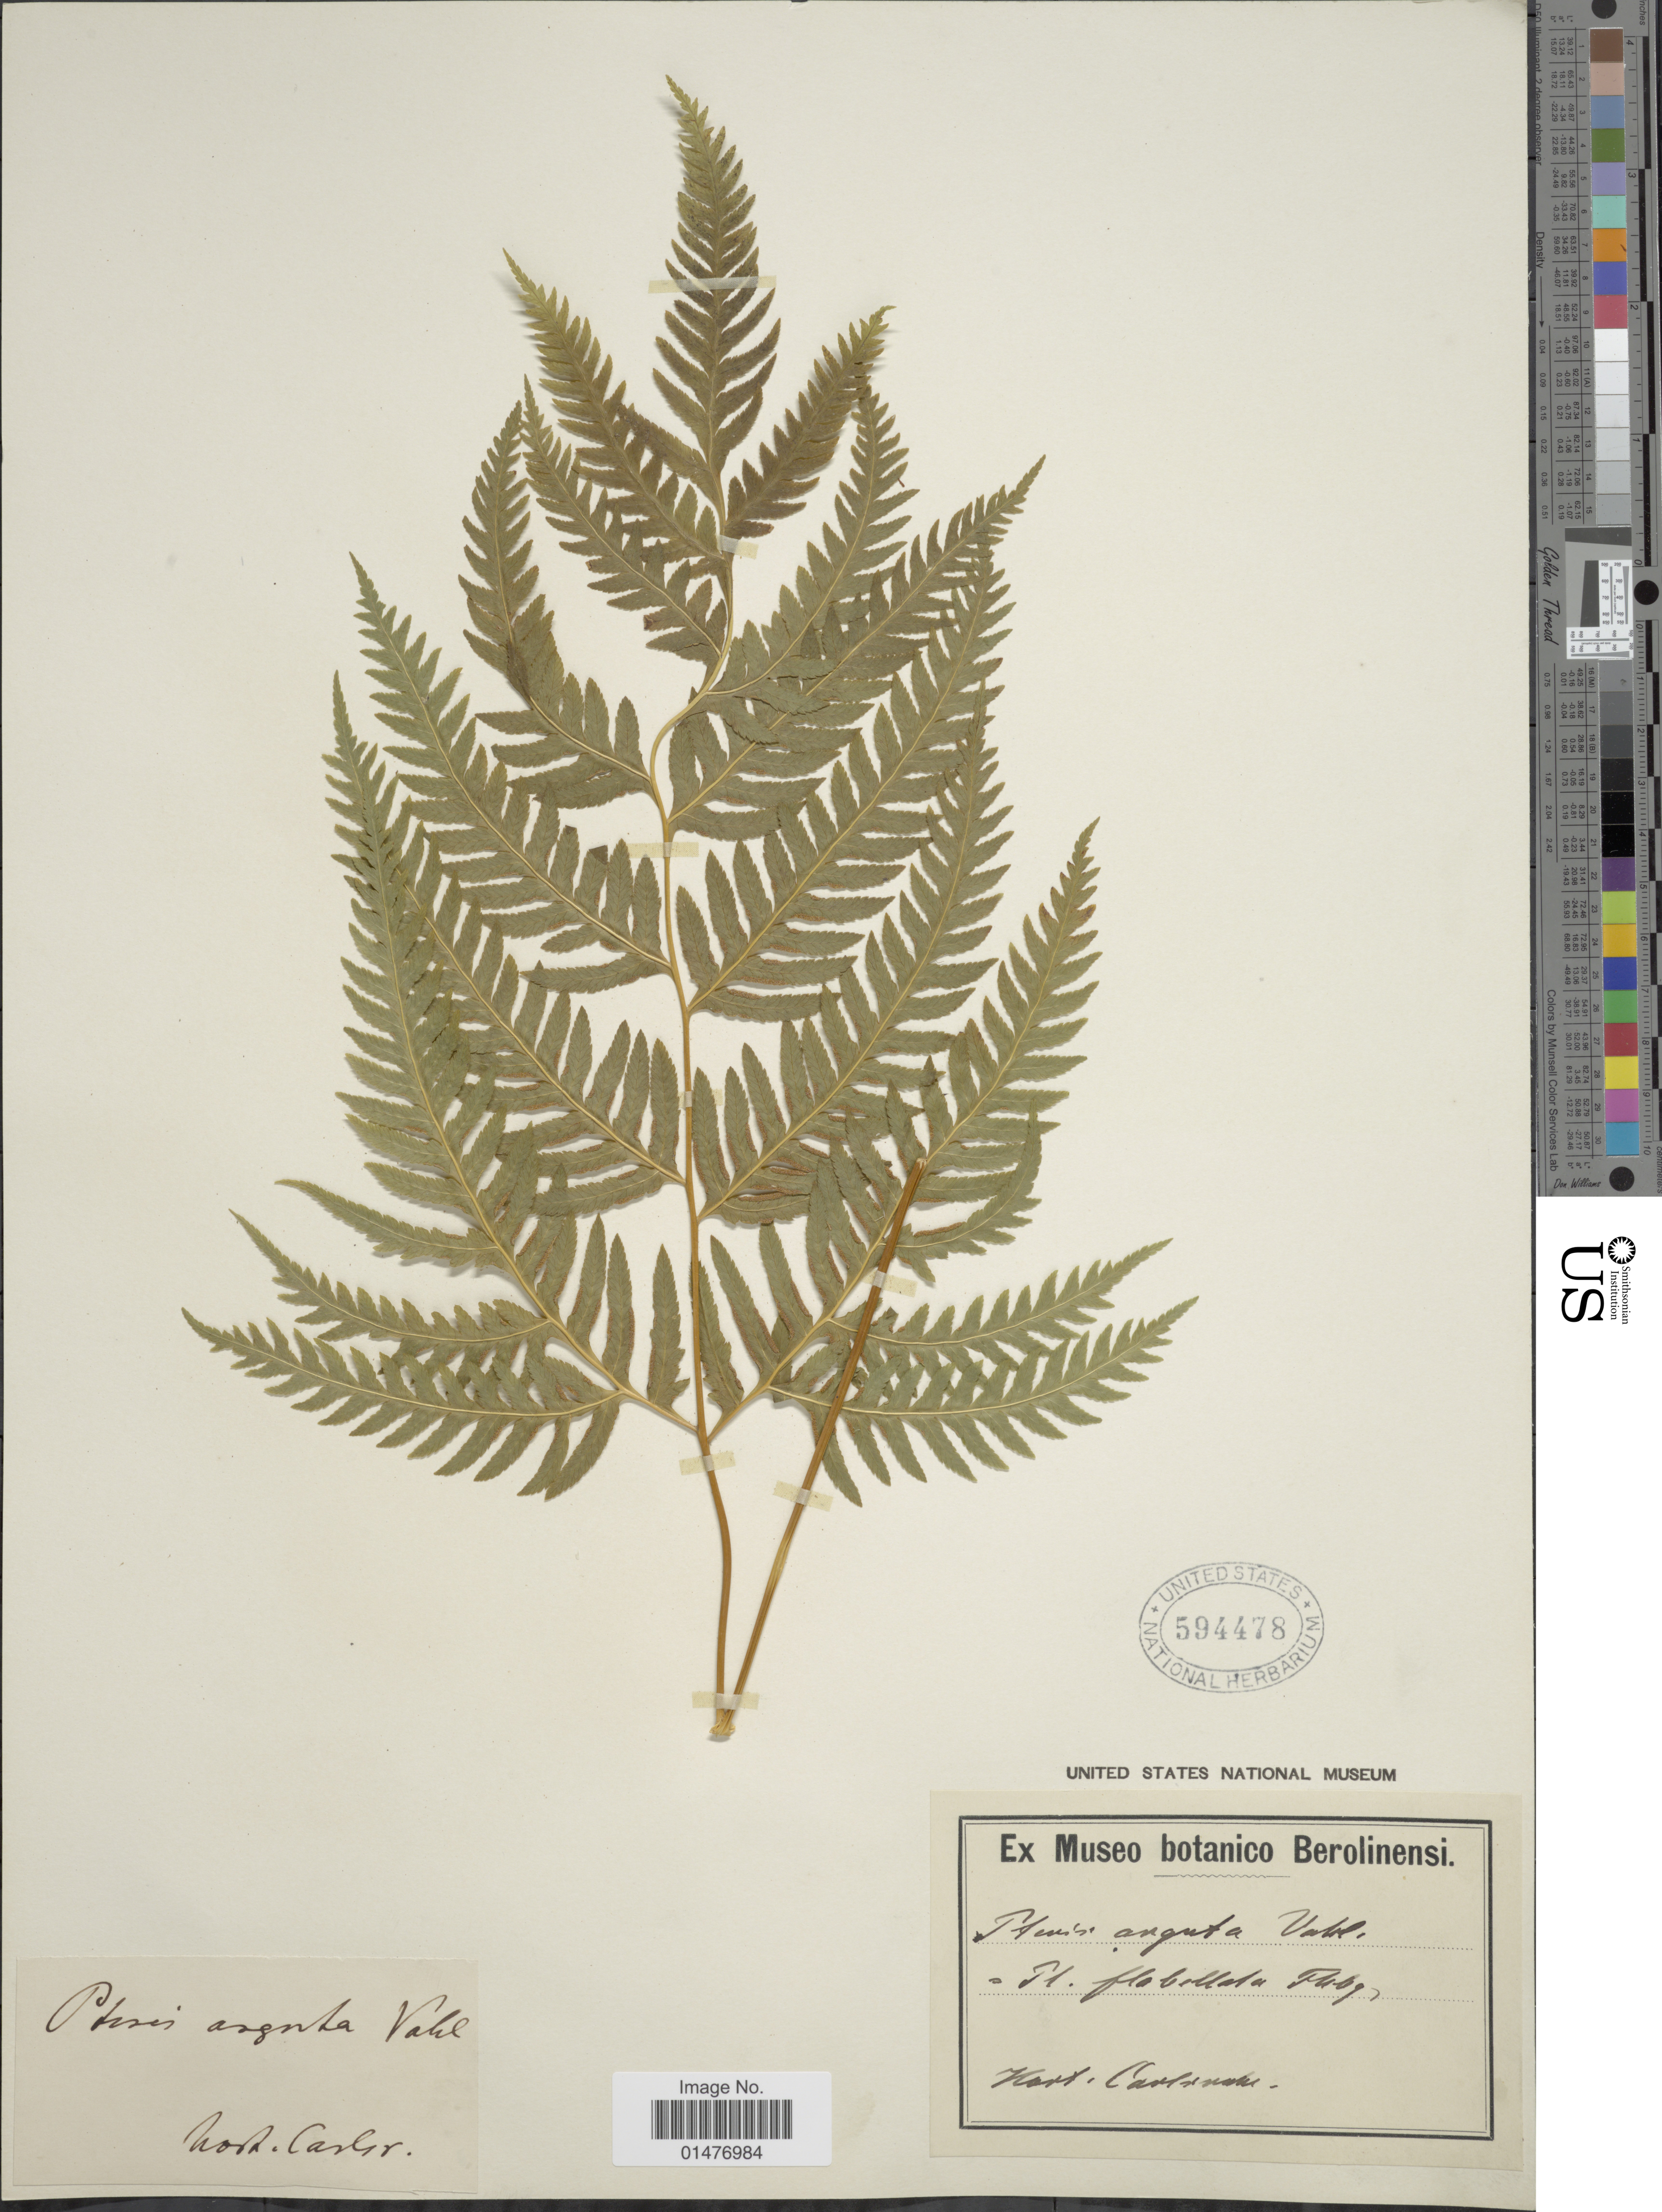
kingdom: Plantae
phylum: Tracheophyta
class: Polypodiopsida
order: Polypodiales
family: Pteridaceae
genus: Pteris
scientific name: Pteris arguta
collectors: ex Museo Botanico Berolinensi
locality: Hort Cas [illegible text]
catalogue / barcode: US 594478